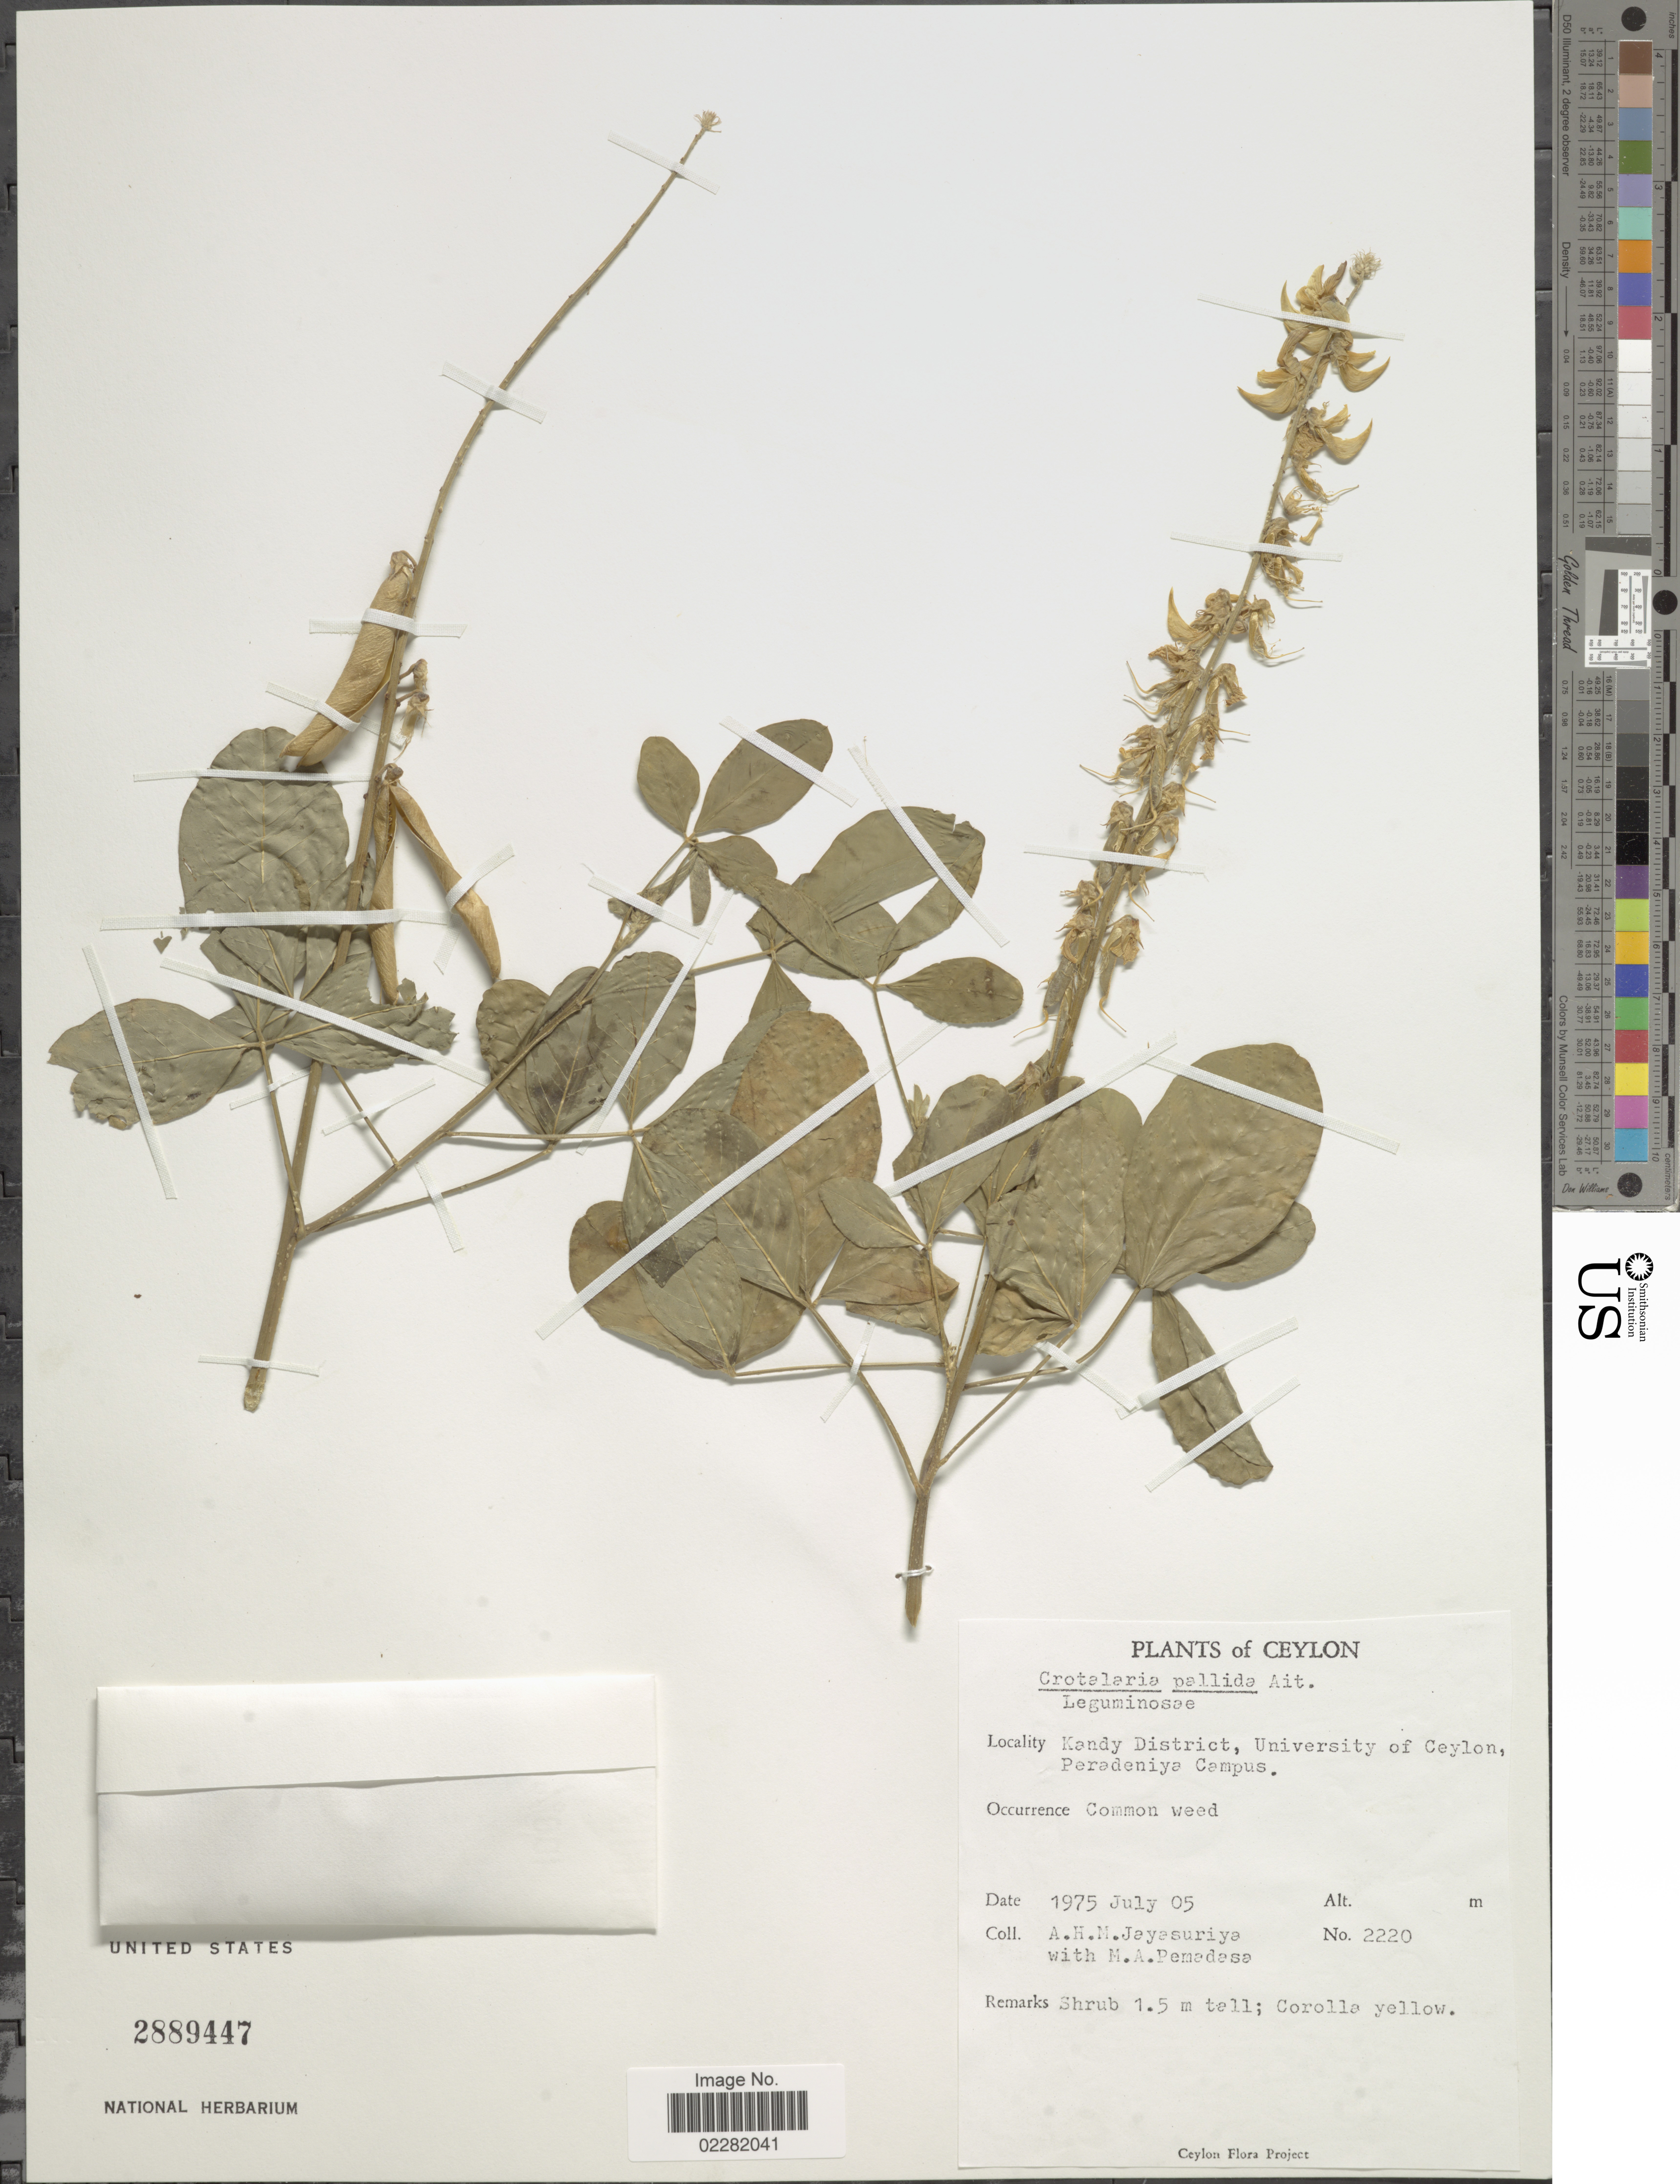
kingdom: Plantae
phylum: Tracheophyta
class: Magnoliopsida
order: Fabales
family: Fabaceae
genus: Crotalaria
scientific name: Crotalaria pallida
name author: Aiton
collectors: A. Jayasuriya & M. Pemadasa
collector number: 2220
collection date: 1975-07-05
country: Sri Lanka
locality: Ceylon, Kandy District, University of Ceylon, Peradeniya Campus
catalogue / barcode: US 2889447